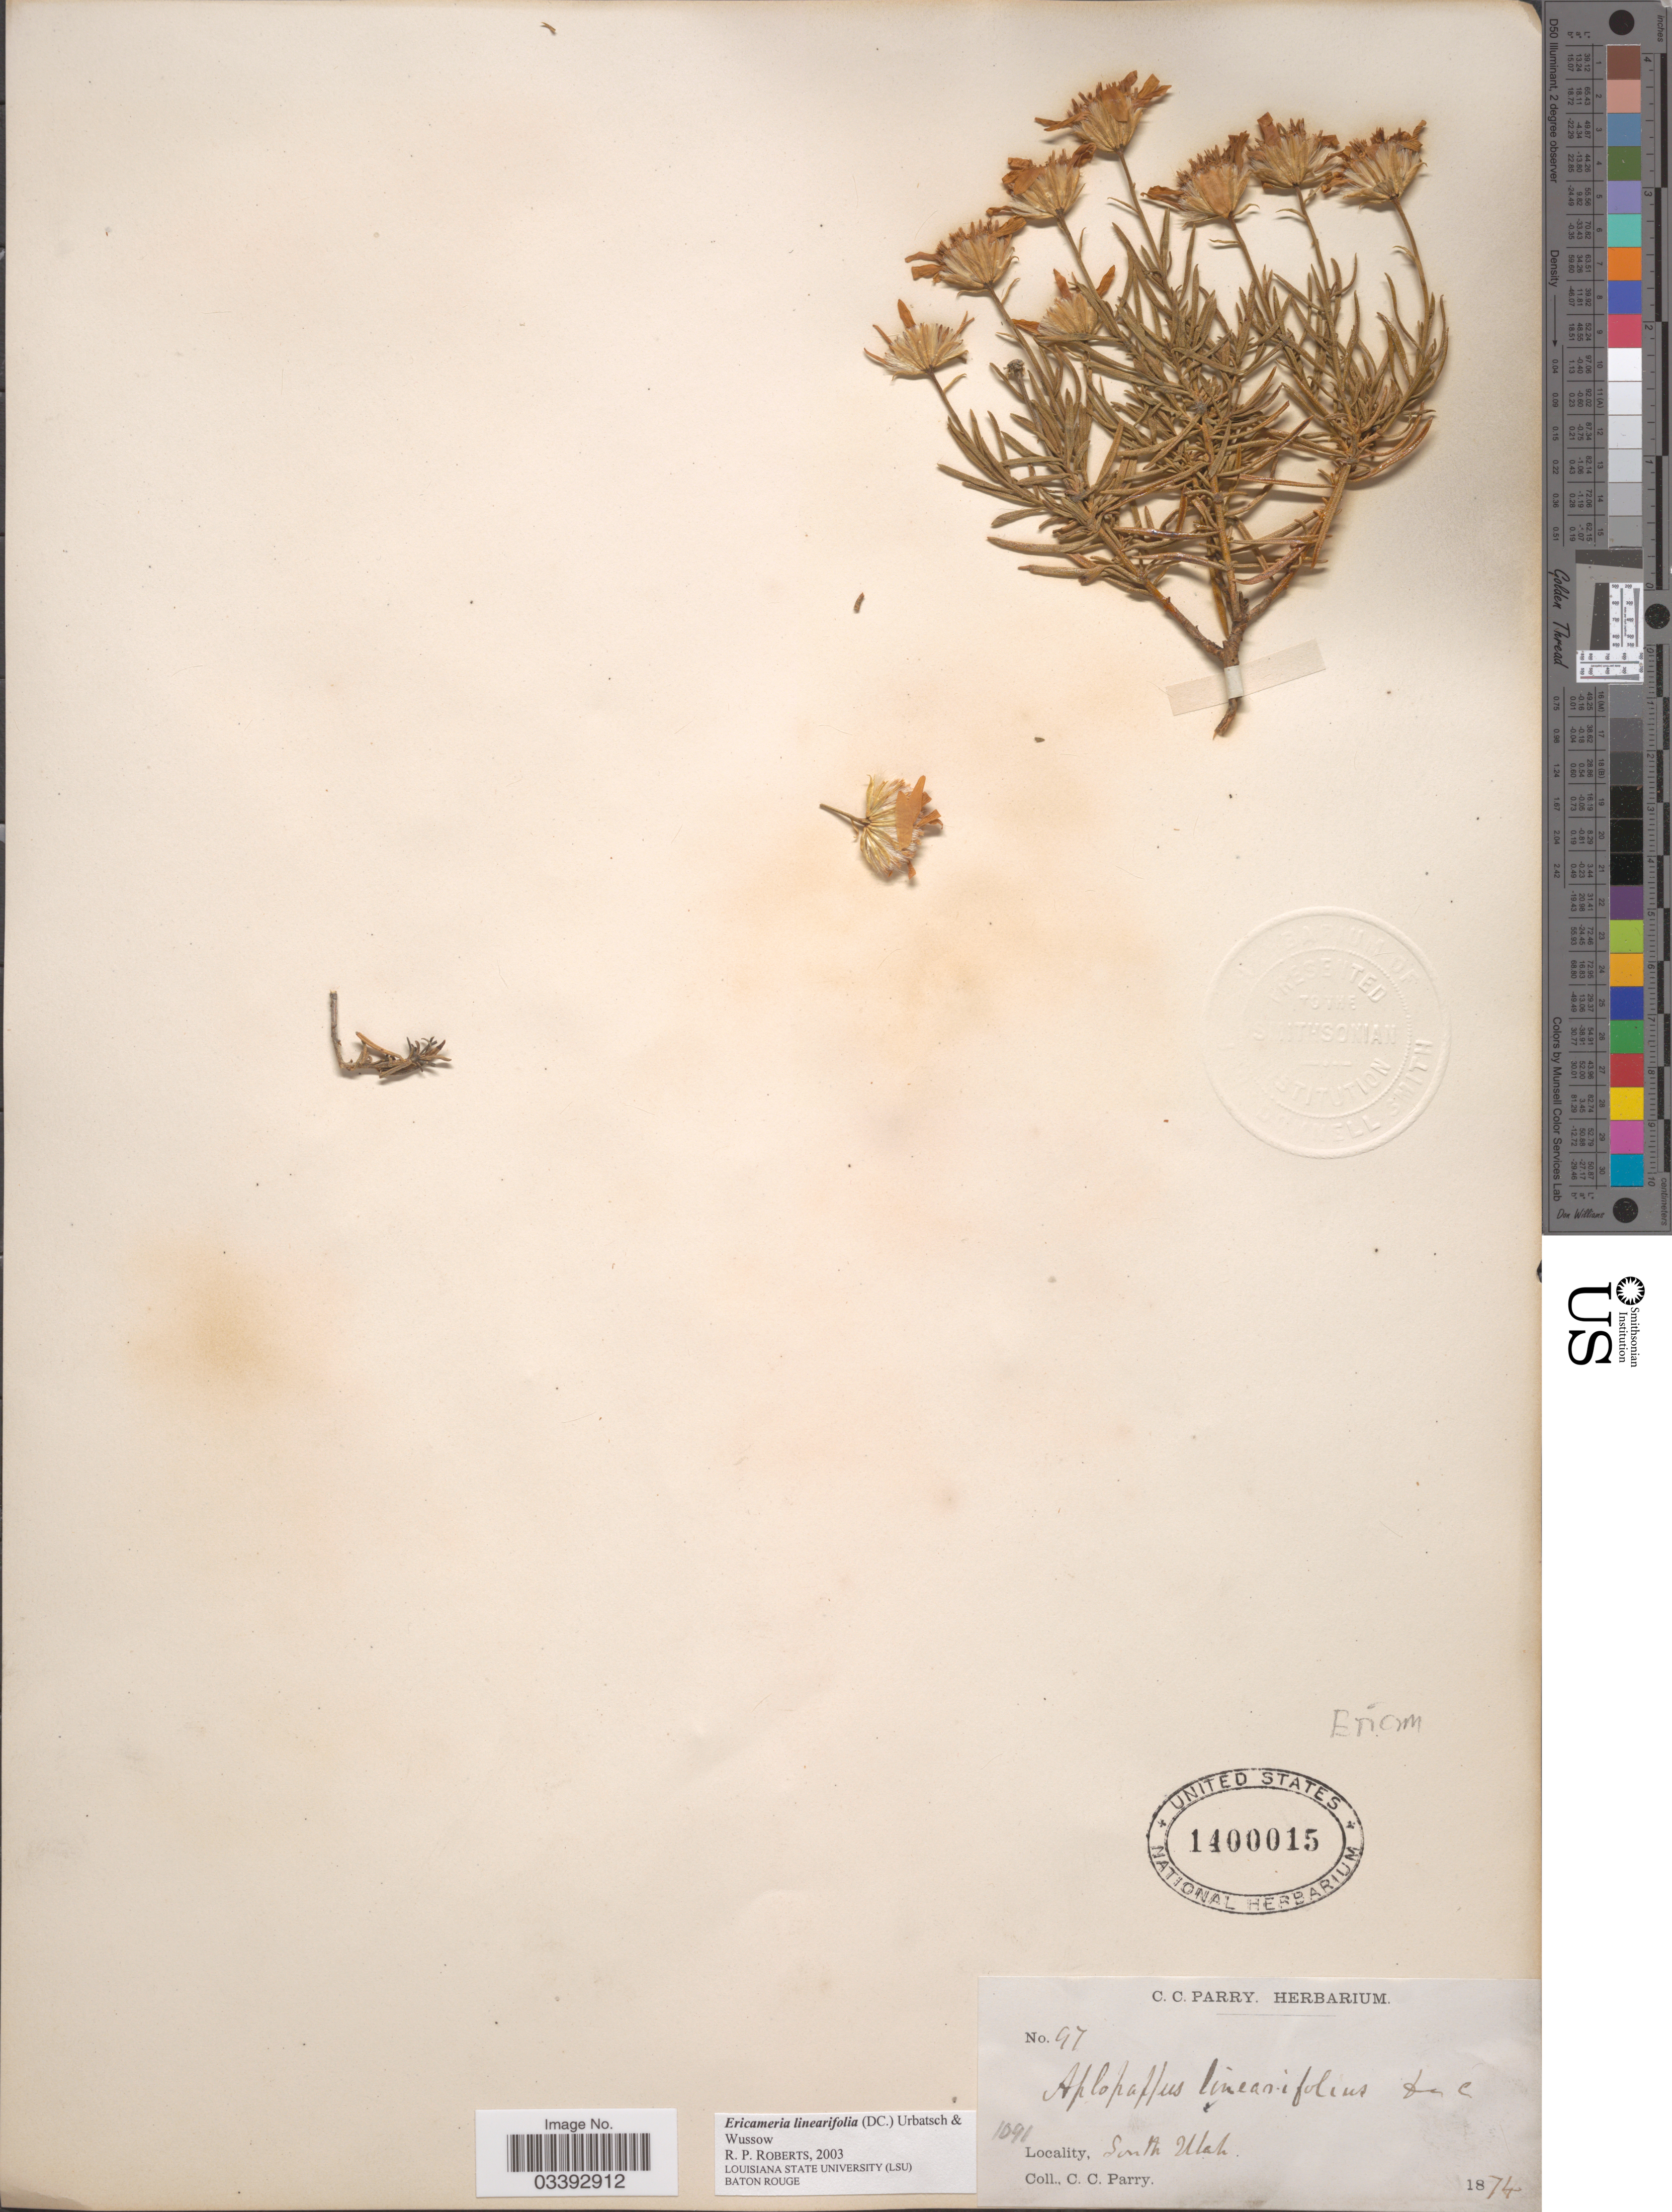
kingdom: Plantae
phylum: Tracheophyta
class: Magnoliopsida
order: Asterales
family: Asteraceae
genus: Ericameria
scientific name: Ericameria linearifolia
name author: (DC.) Urbatsch & Wussow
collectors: C. C. Parry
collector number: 97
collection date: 1874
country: United States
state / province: Utah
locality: South Utah.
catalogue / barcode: US 1400015